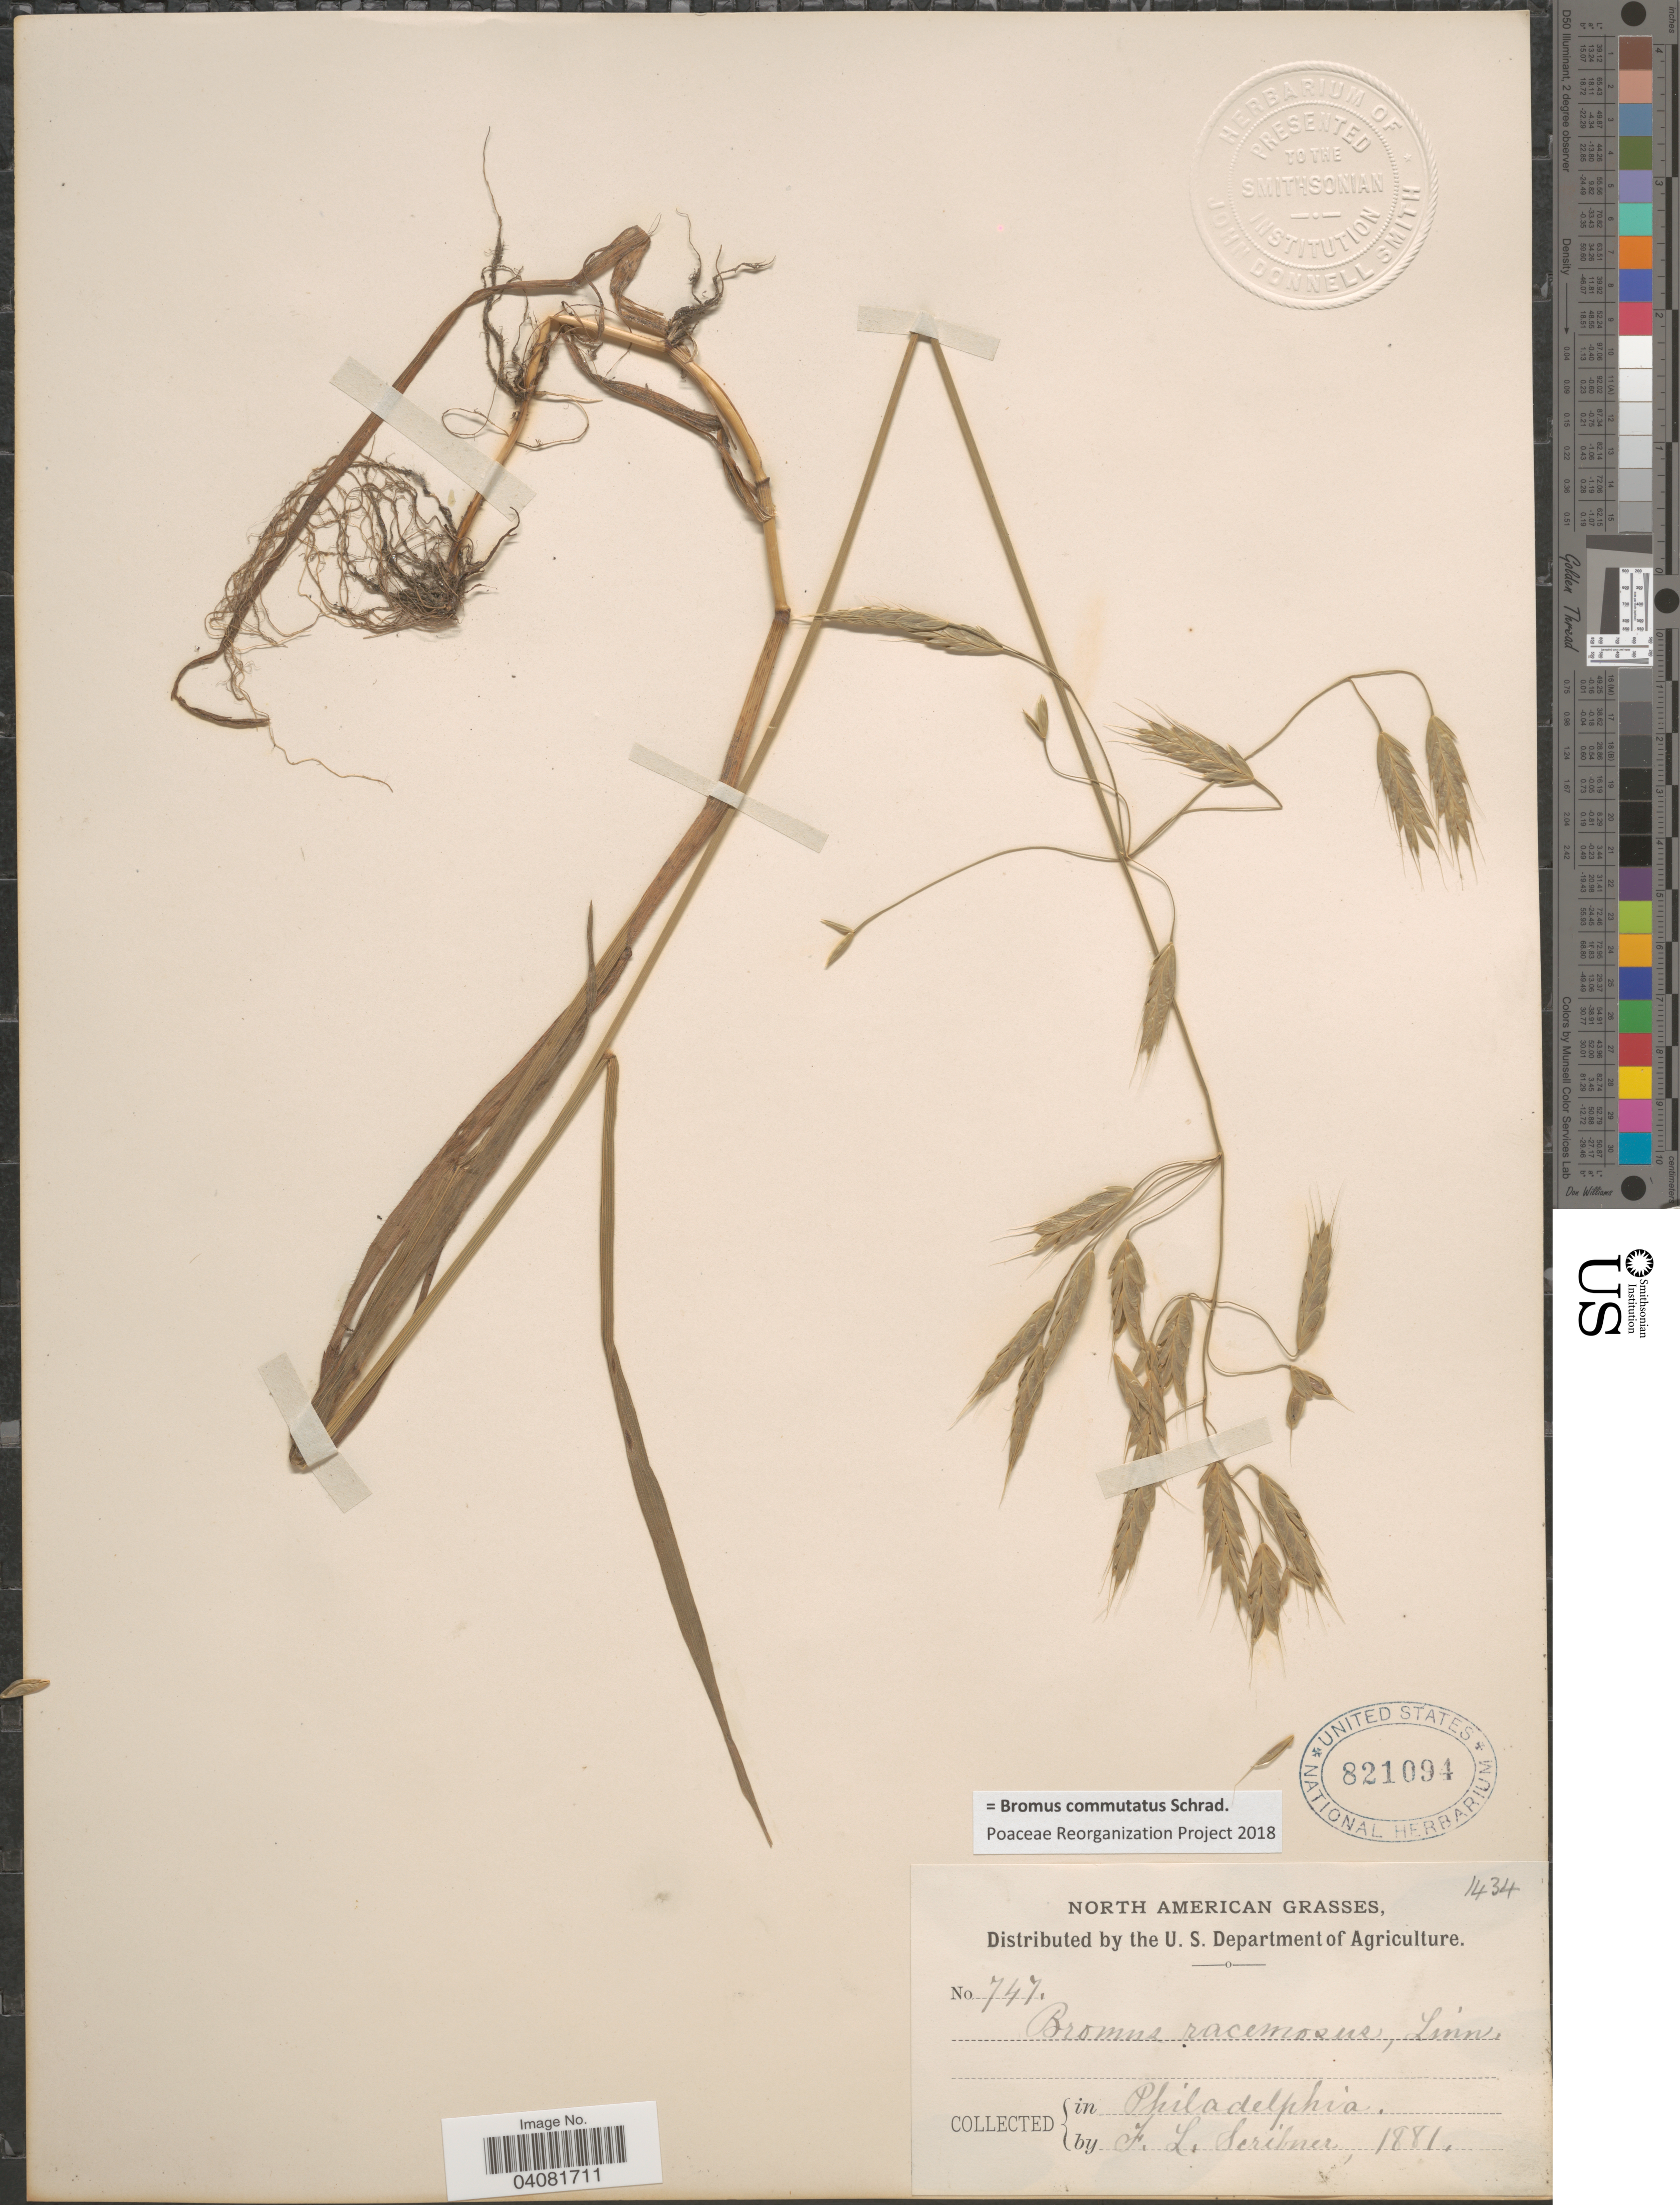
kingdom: Plantae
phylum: Tracheophyta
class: Liliopsida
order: Poales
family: Poaceae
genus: Bromus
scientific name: Bromus commutatus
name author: Schrad.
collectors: F. L. Scribner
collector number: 747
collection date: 1881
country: United States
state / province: Pennsylvania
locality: North American. Philadelphia.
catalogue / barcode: US 821094